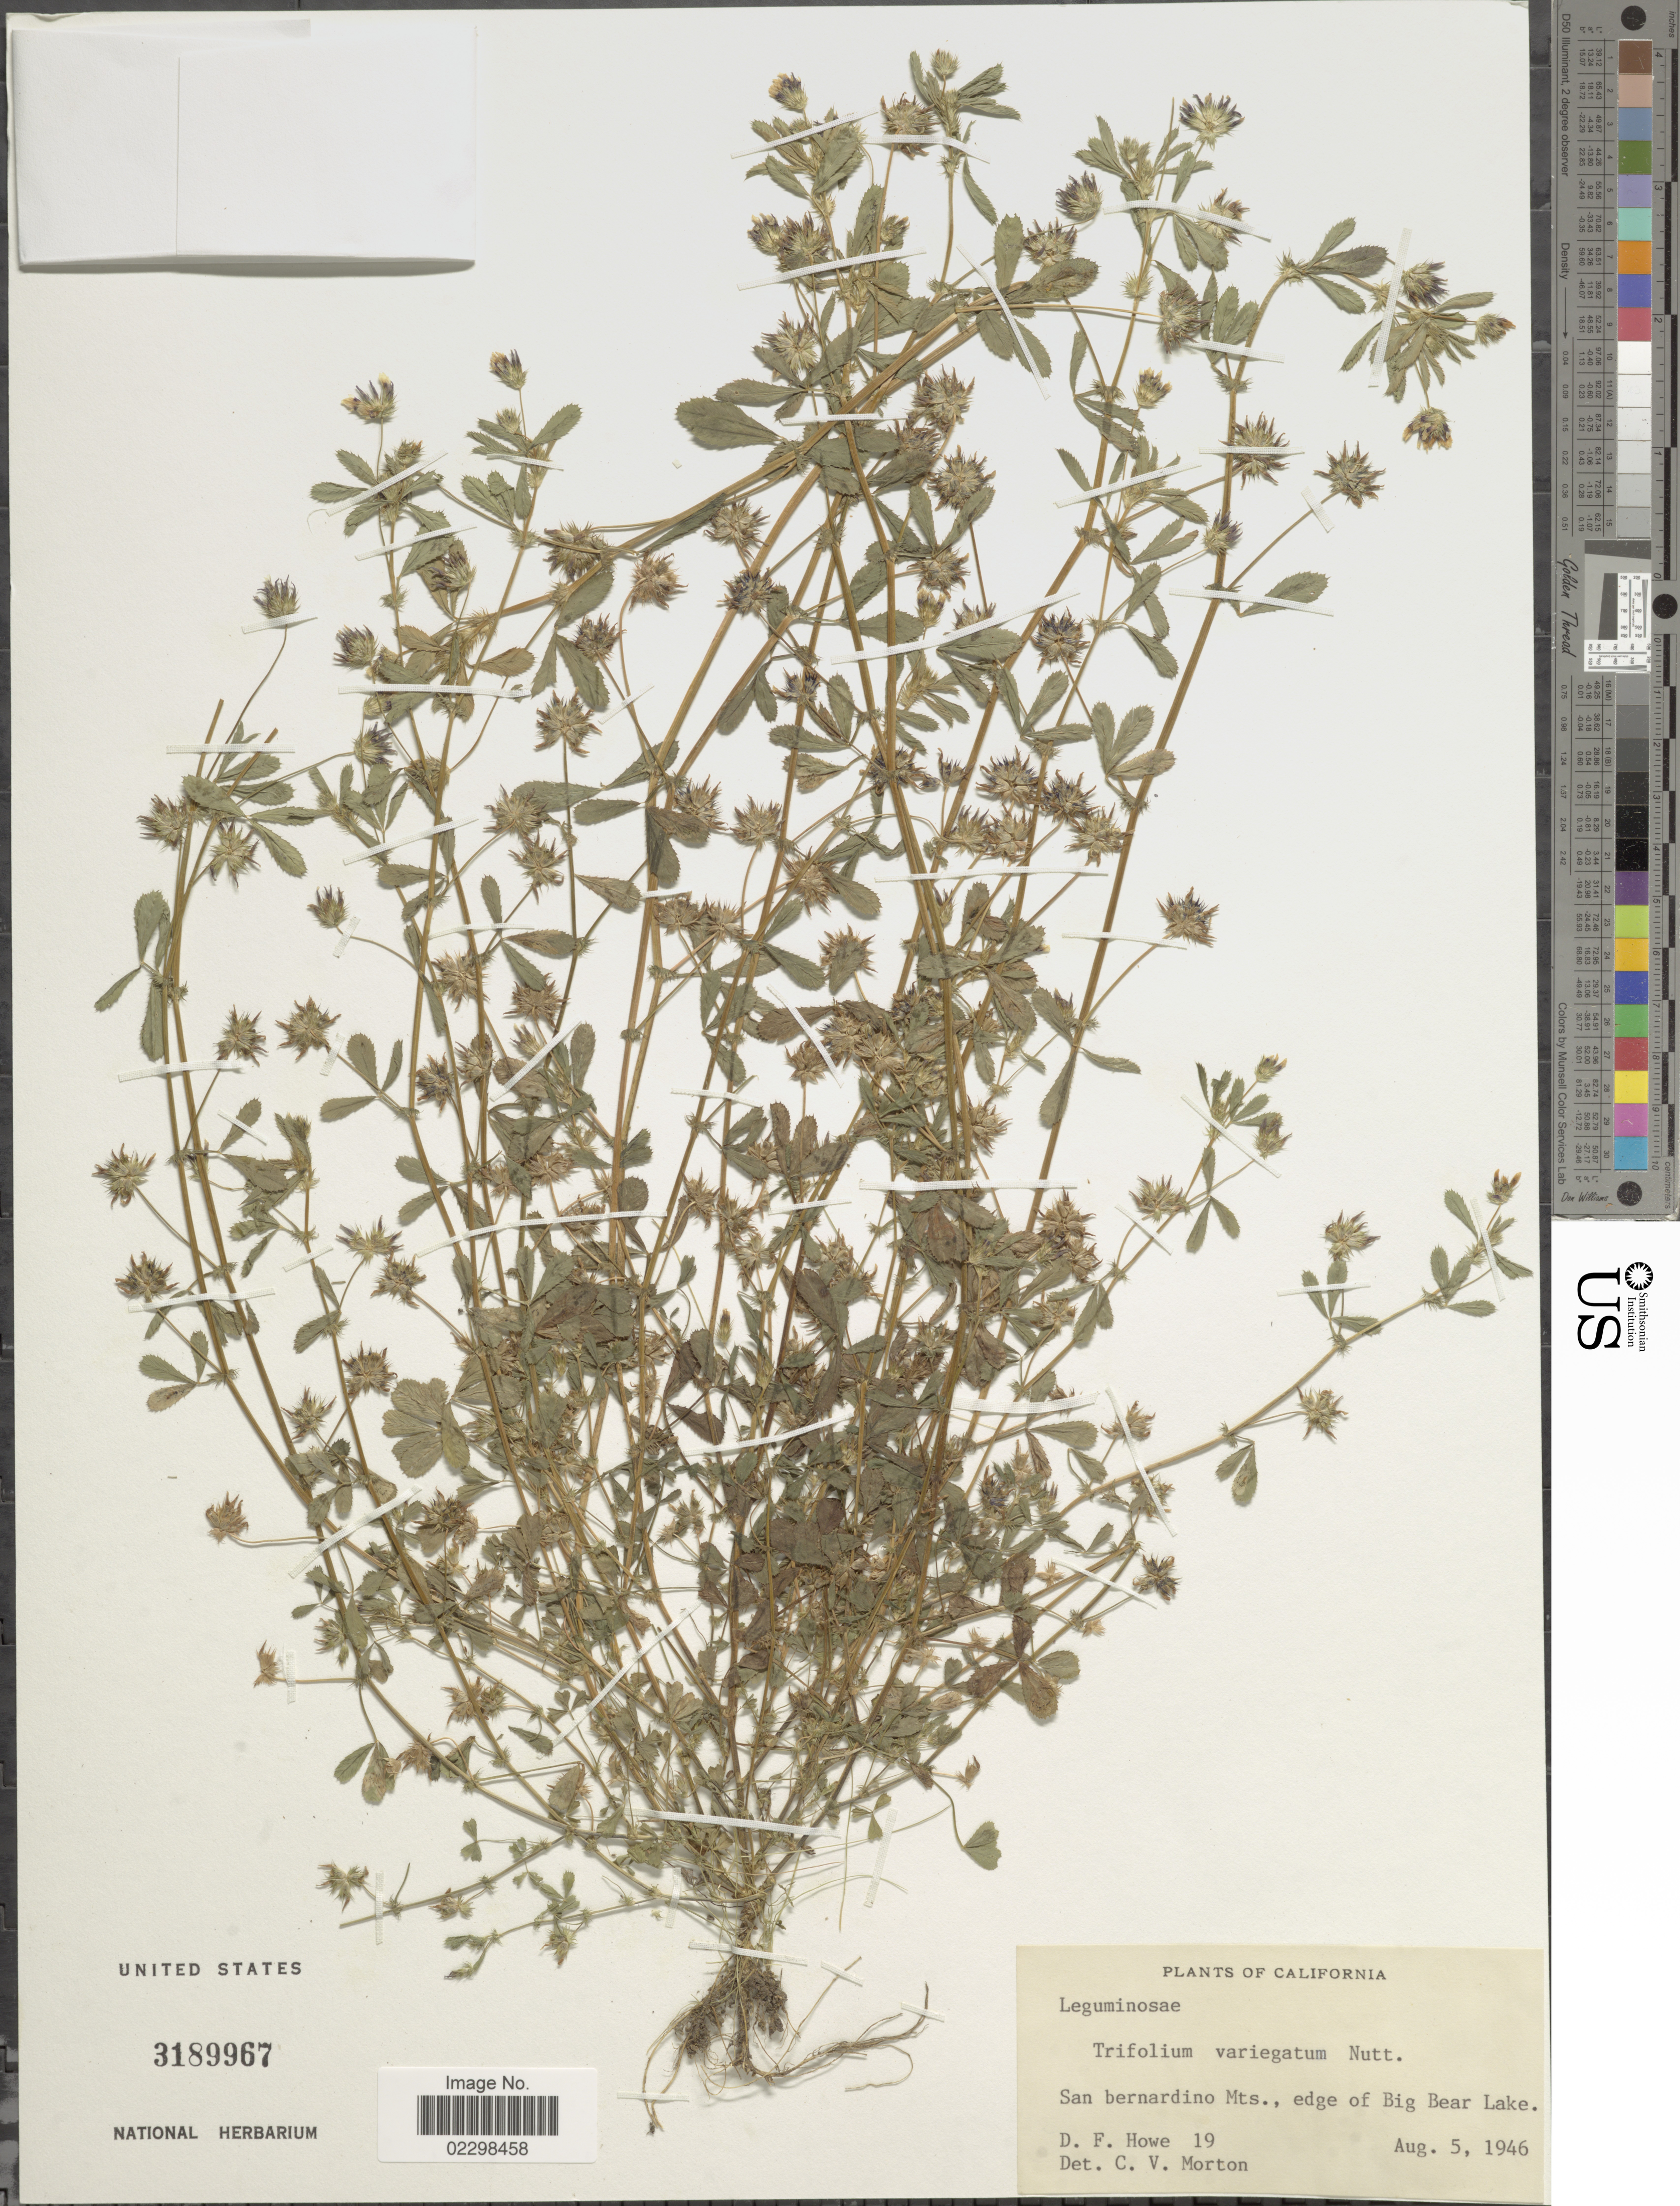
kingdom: Plantae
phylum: Tracheophyta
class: Magnoliopsida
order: Fabales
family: Fabaceae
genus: Trifolium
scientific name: Trifolium variegatum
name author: Nutt.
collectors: D. Howe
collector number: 19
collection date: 1946-08-05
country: United States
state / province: California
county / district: San Bernardino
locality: San Bernardino Mts., edge of Big Bear Lake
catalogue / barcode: US 3189967